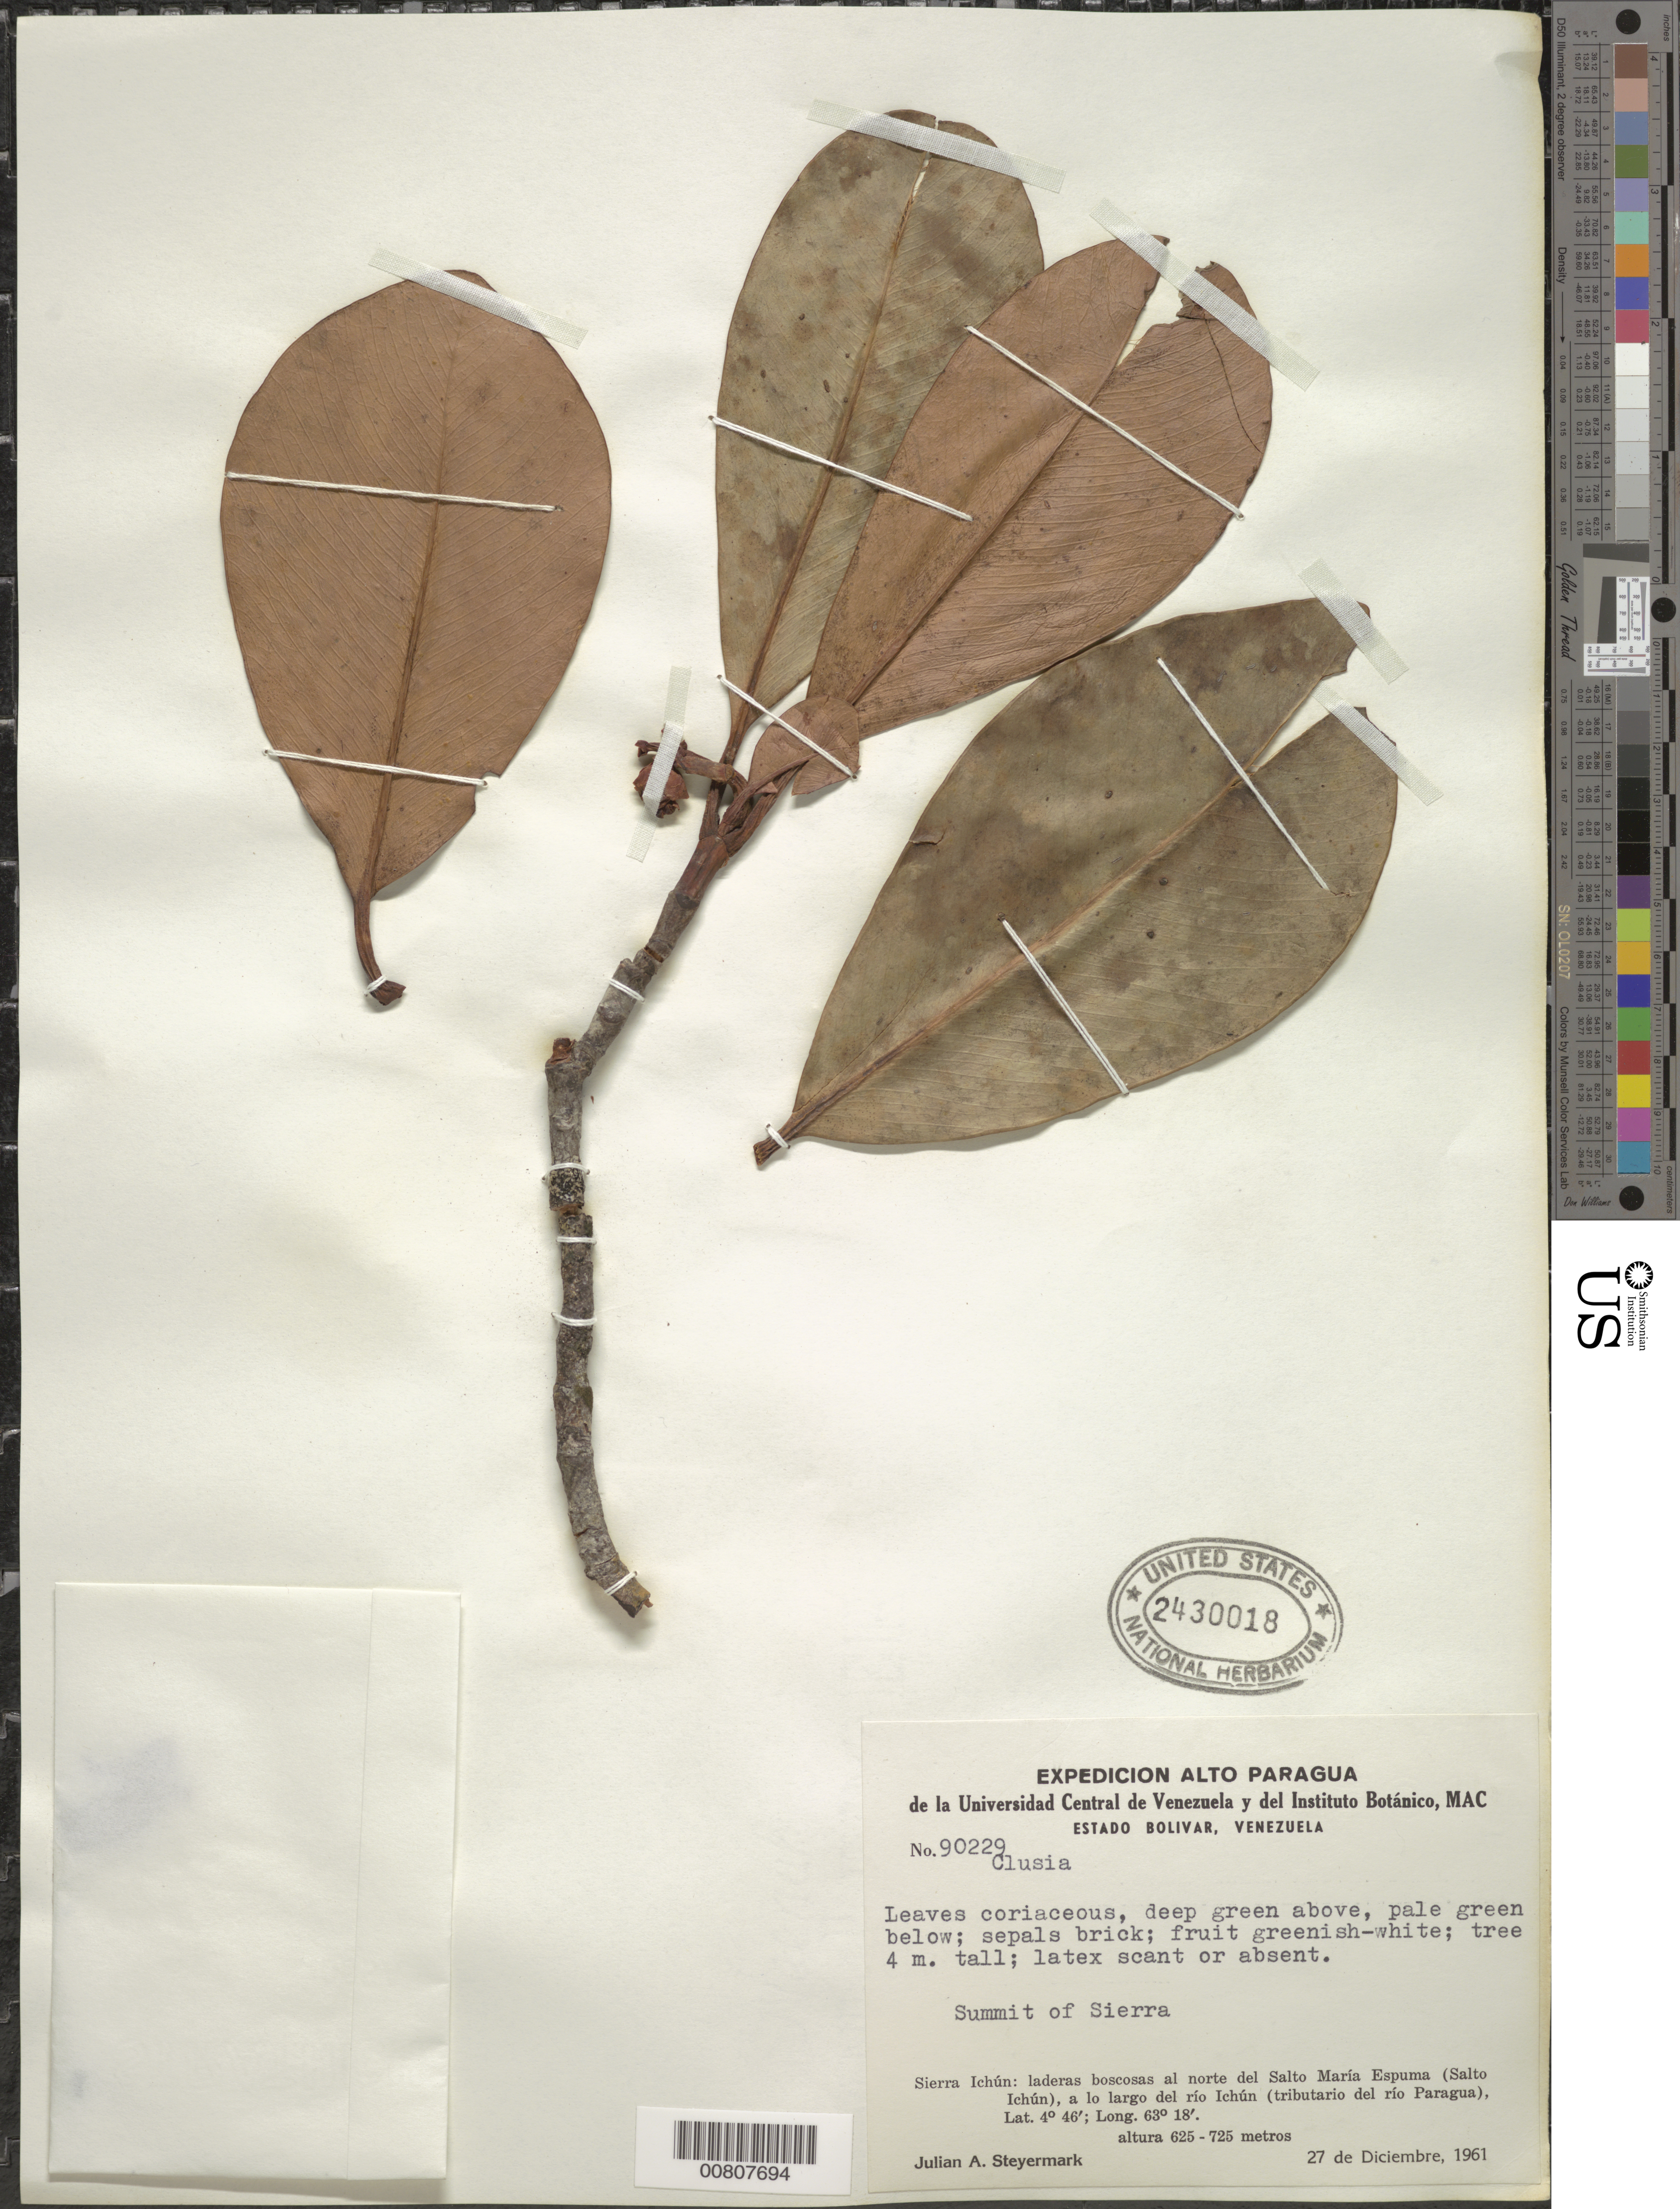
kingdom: Plantae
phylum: Tracheophyta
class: Magnoliopsida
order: Malpighiales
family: Clusiaceae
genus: Clusia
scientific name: Clusia sp.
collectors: J. Steyermark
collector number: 90229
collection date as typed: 27-Dec-61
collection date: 1961-12-27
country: Venezuela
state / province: Bolívar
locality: Sierra Ichún, N del Salto María Espuma (Salto Ichún) del Río Ichún (tributary of río Paragua)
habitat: Summit of sierra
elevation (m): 625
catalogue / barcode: US 2430018